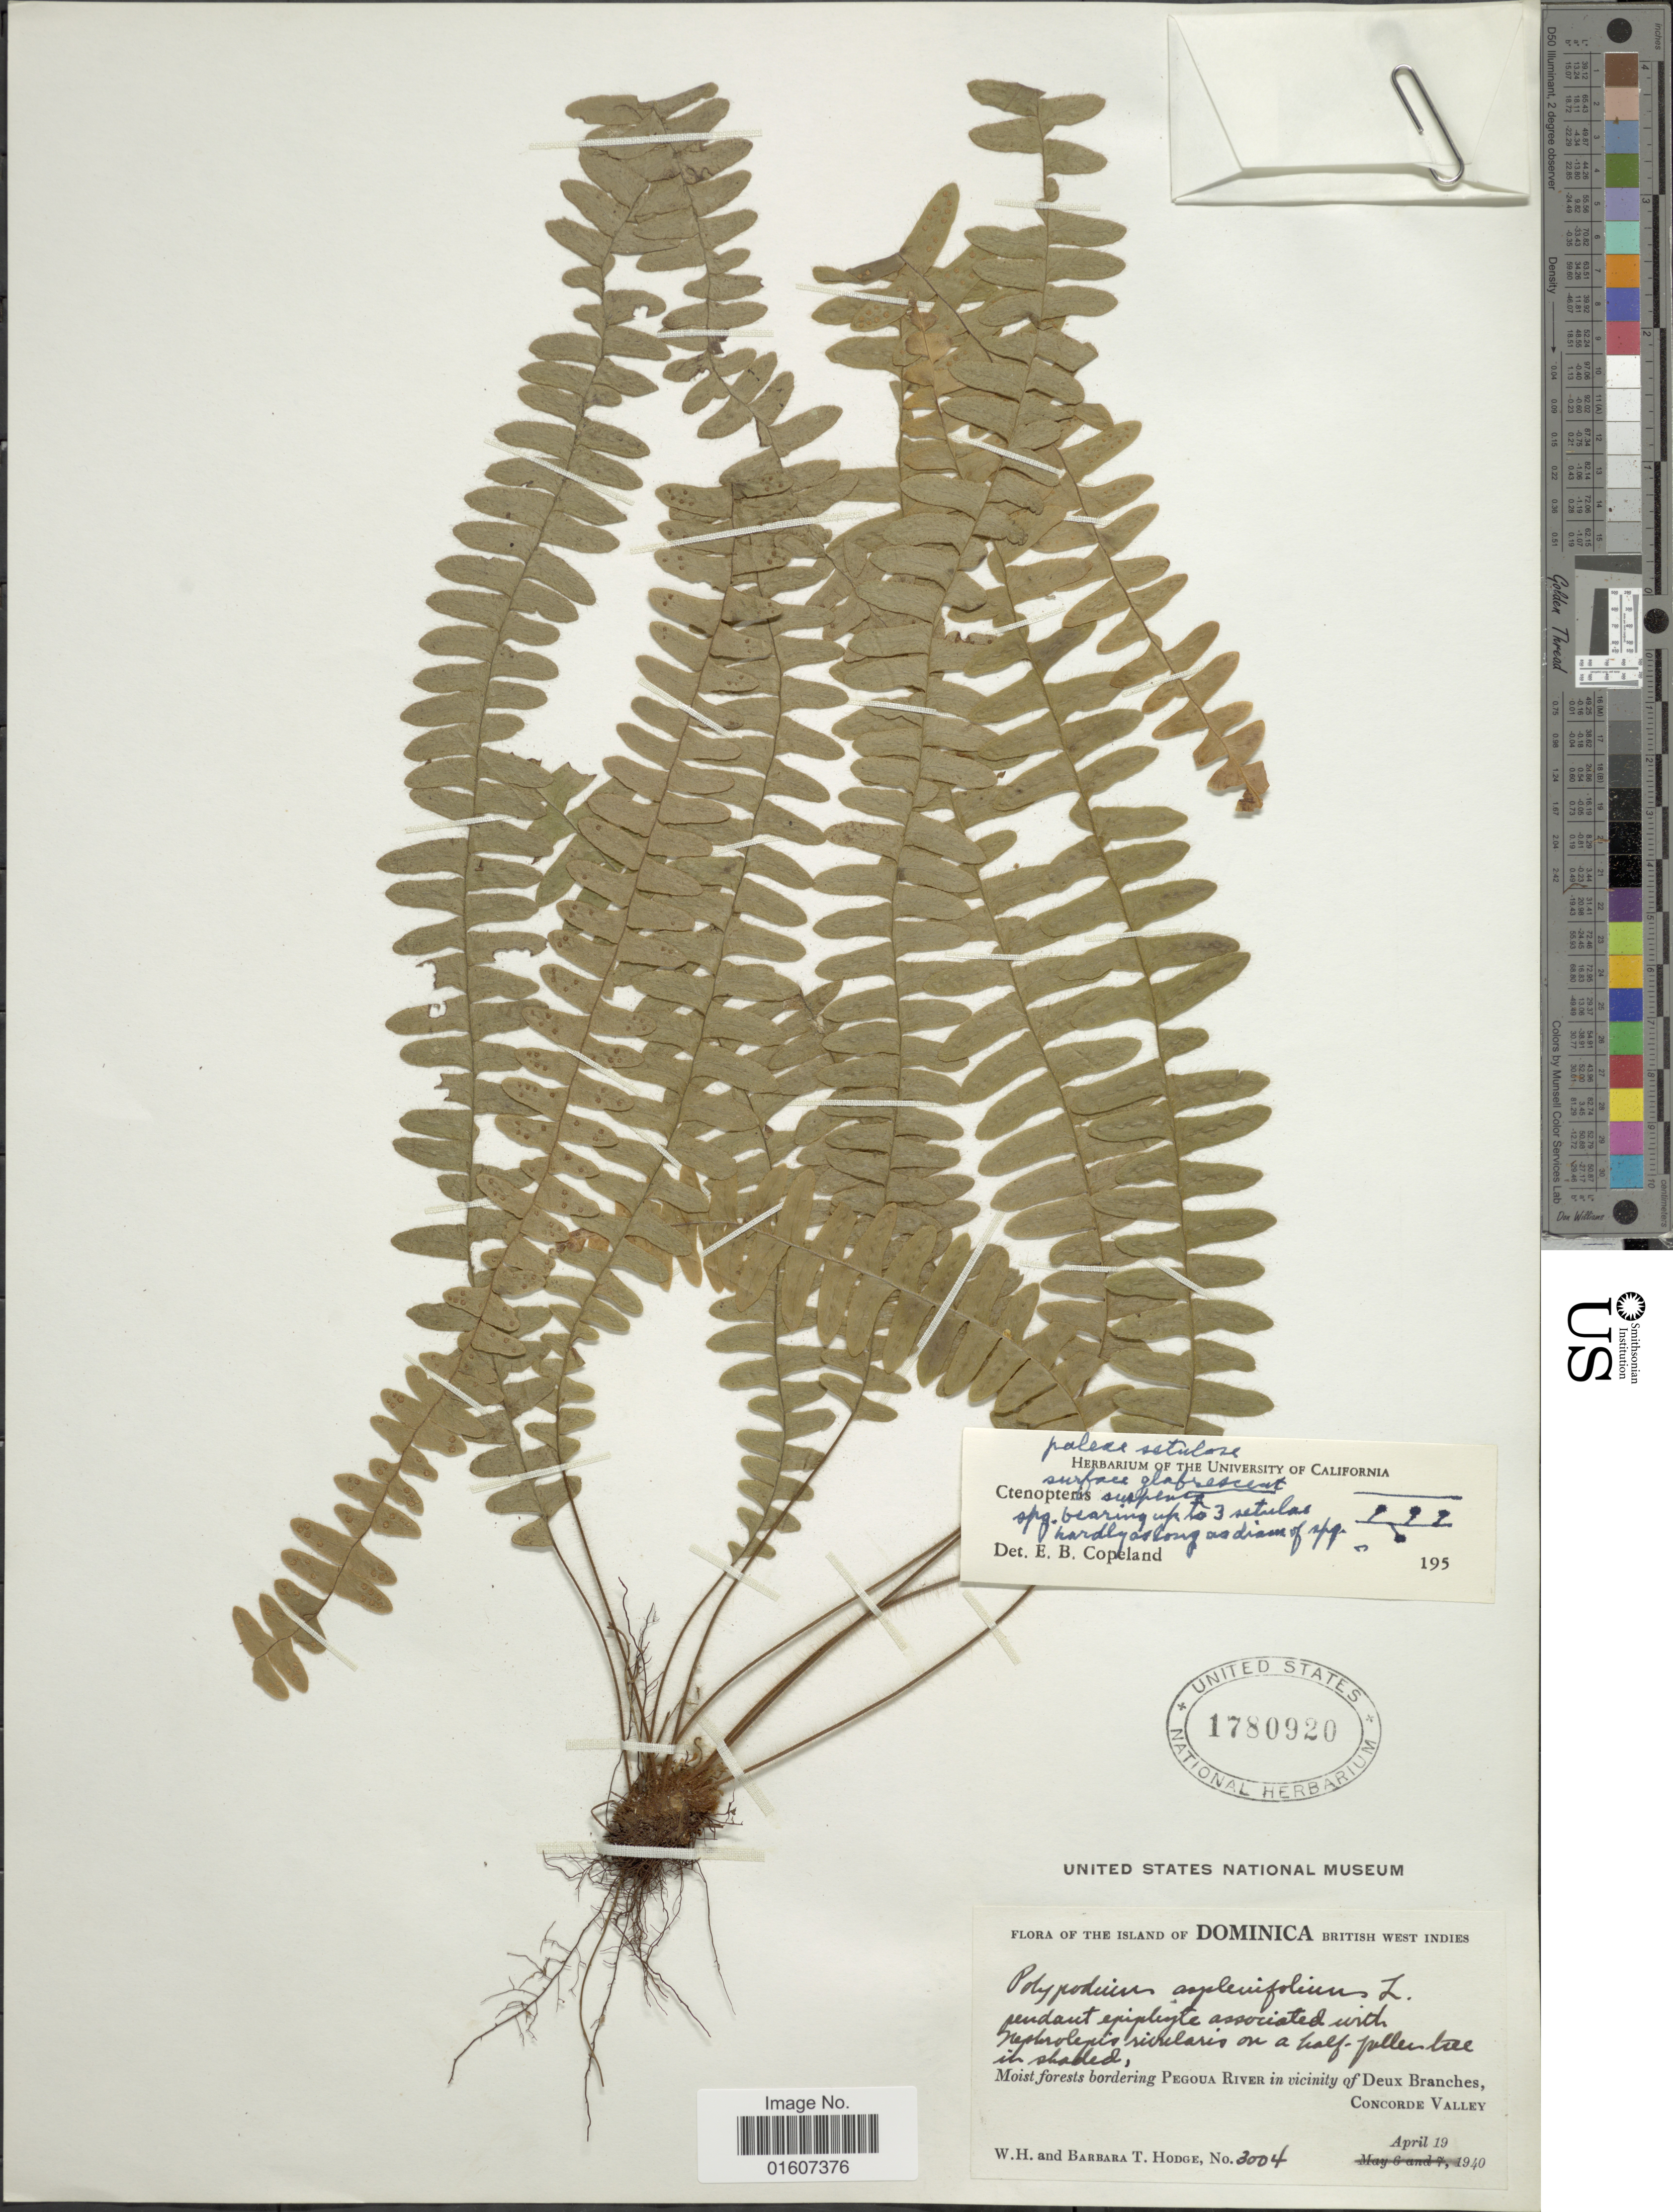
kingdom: Plantae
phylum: Tracheophyta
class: Polypodiopsida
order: Polypodiales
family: Polypodiaceae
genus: Terpsichore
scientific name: Terpsichore asplenifolia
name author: (L.) A.R. Sm.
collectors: W. Hodge & B. Hodge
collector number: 3004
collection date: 1940-04-19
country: Dominica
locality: The Island of Dominica British West Indies, Moist forest bordering Pegoua River in vicinity of Deux Branches, Concore Valley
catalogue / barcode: US 1780920